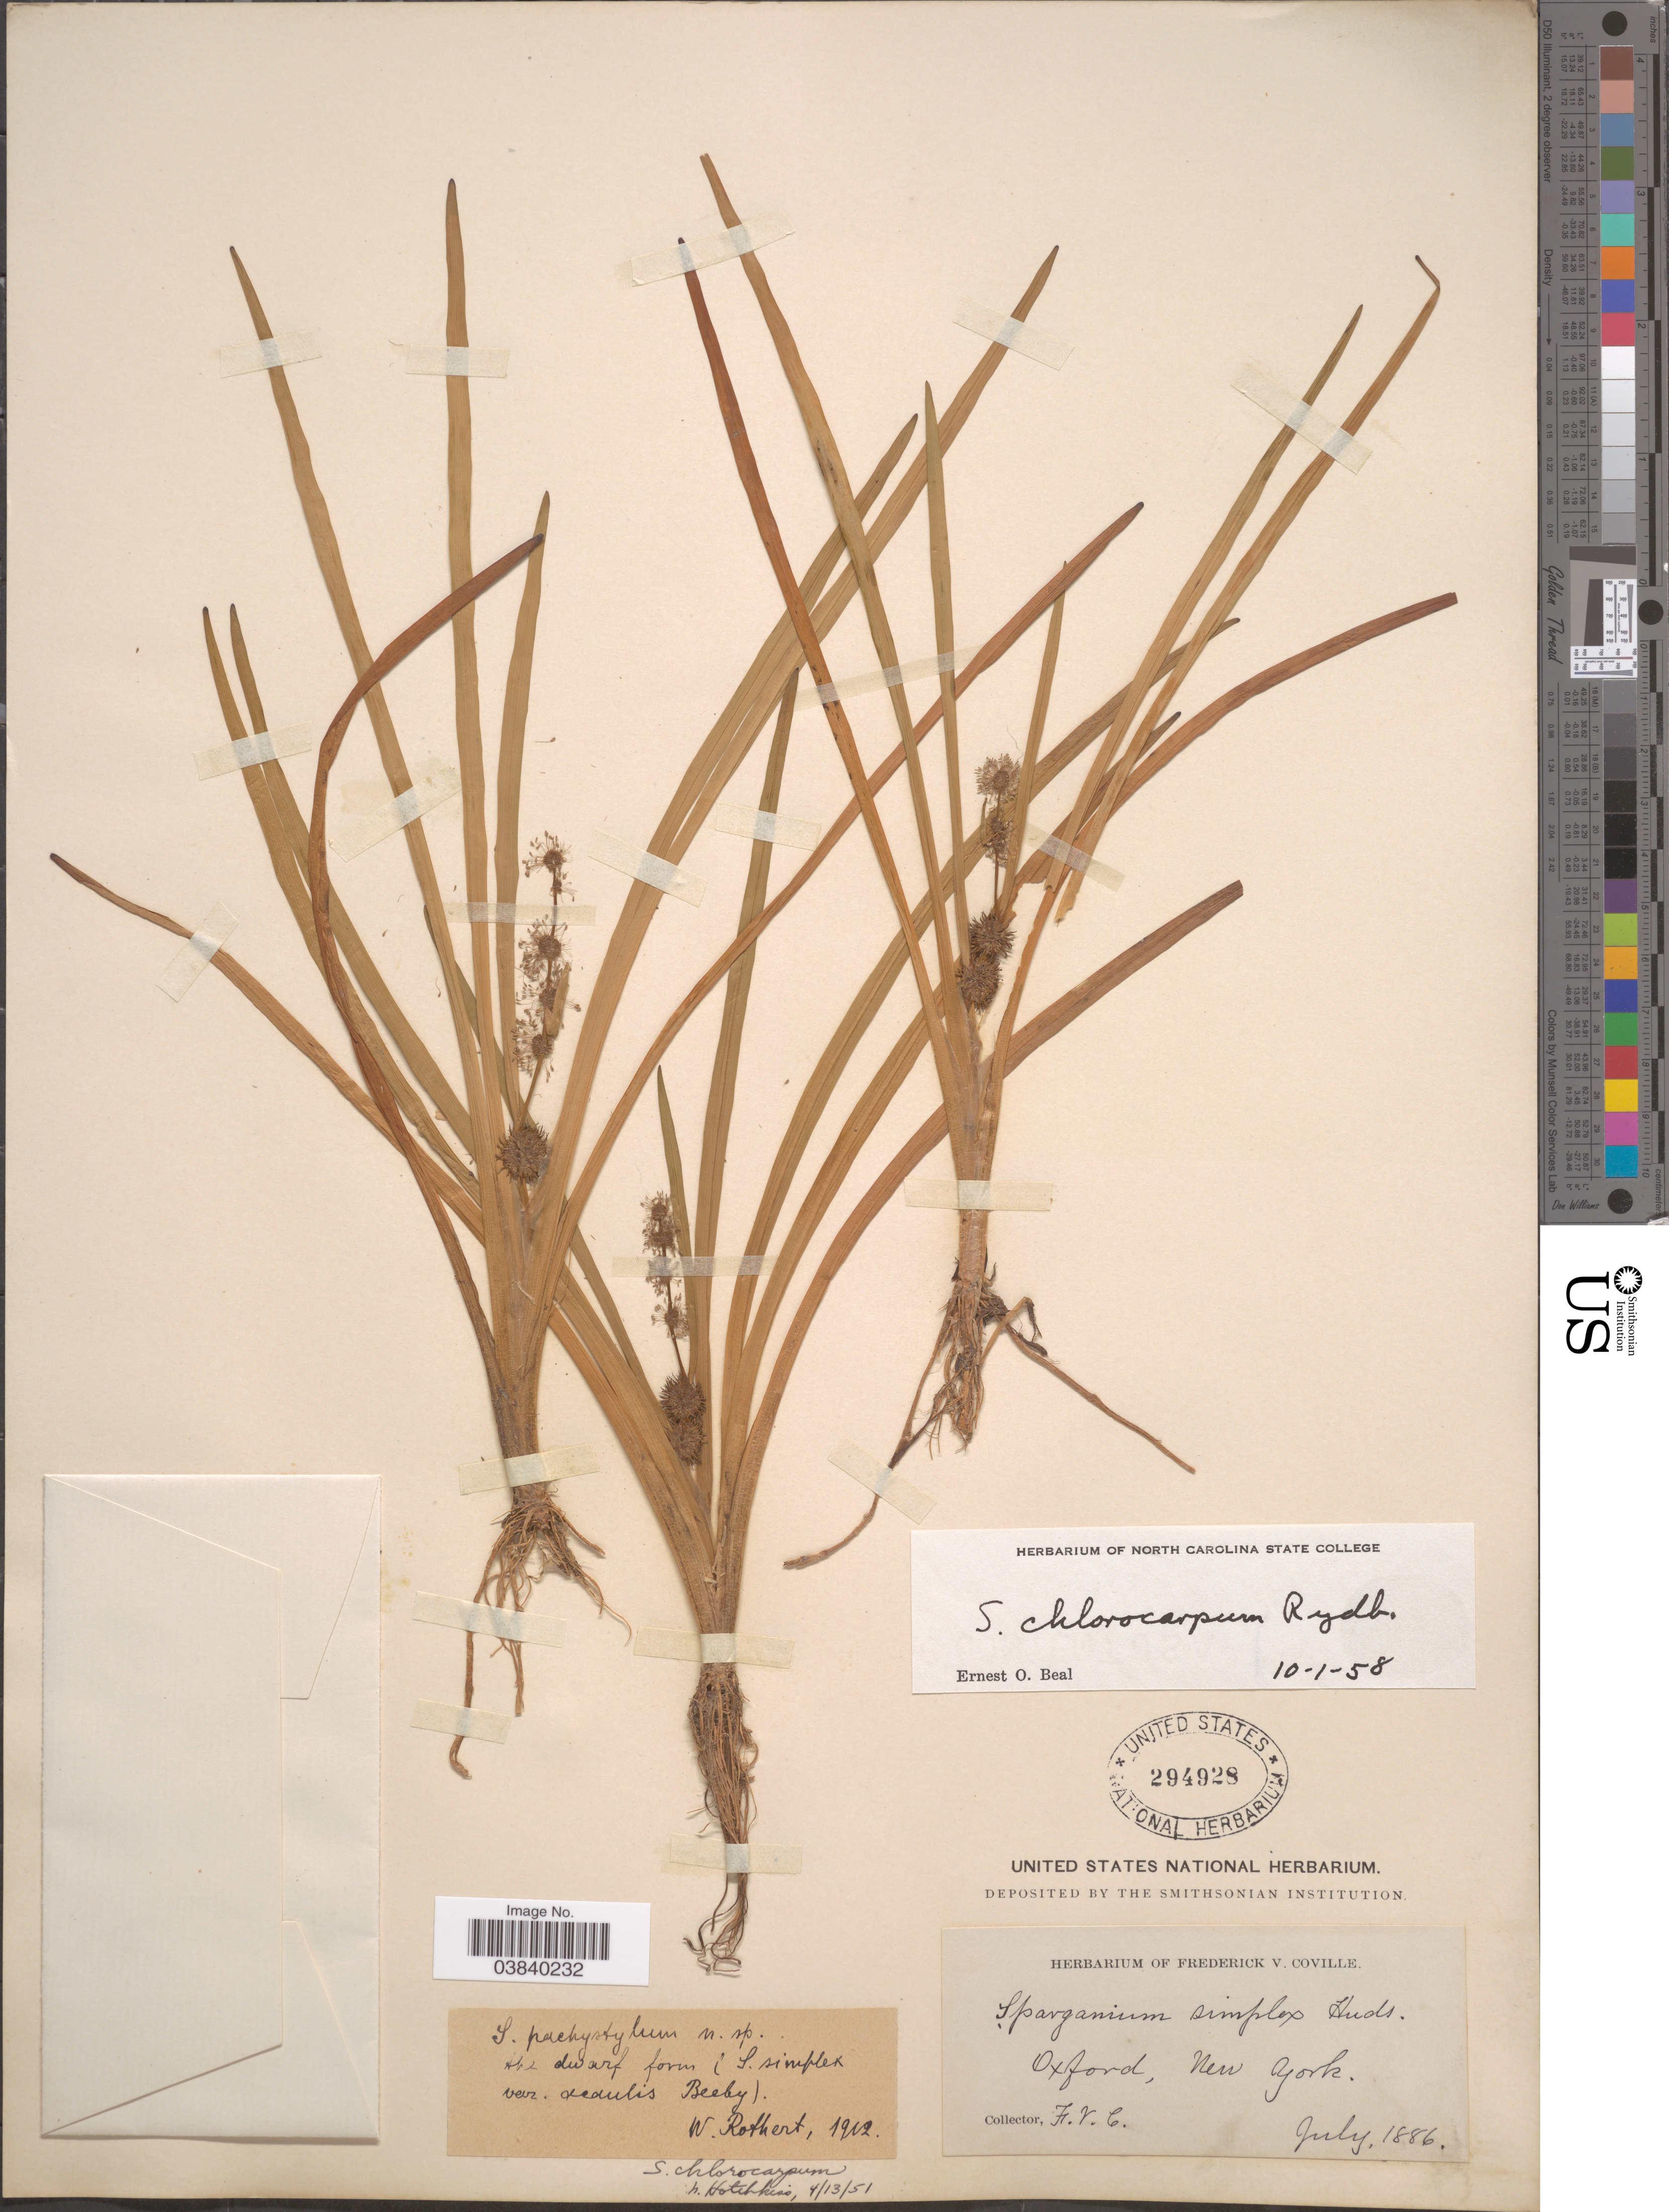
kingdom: Plantae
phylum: Tracheophyta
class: Liliopsida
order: Poales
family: Typhaceae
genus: Sparganium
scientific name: Sparganium chlorocarpum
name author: Rydb.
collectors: F. V. Coville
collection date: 1886-07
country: United States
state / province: New York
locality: Oxford.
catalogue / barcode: US 294928